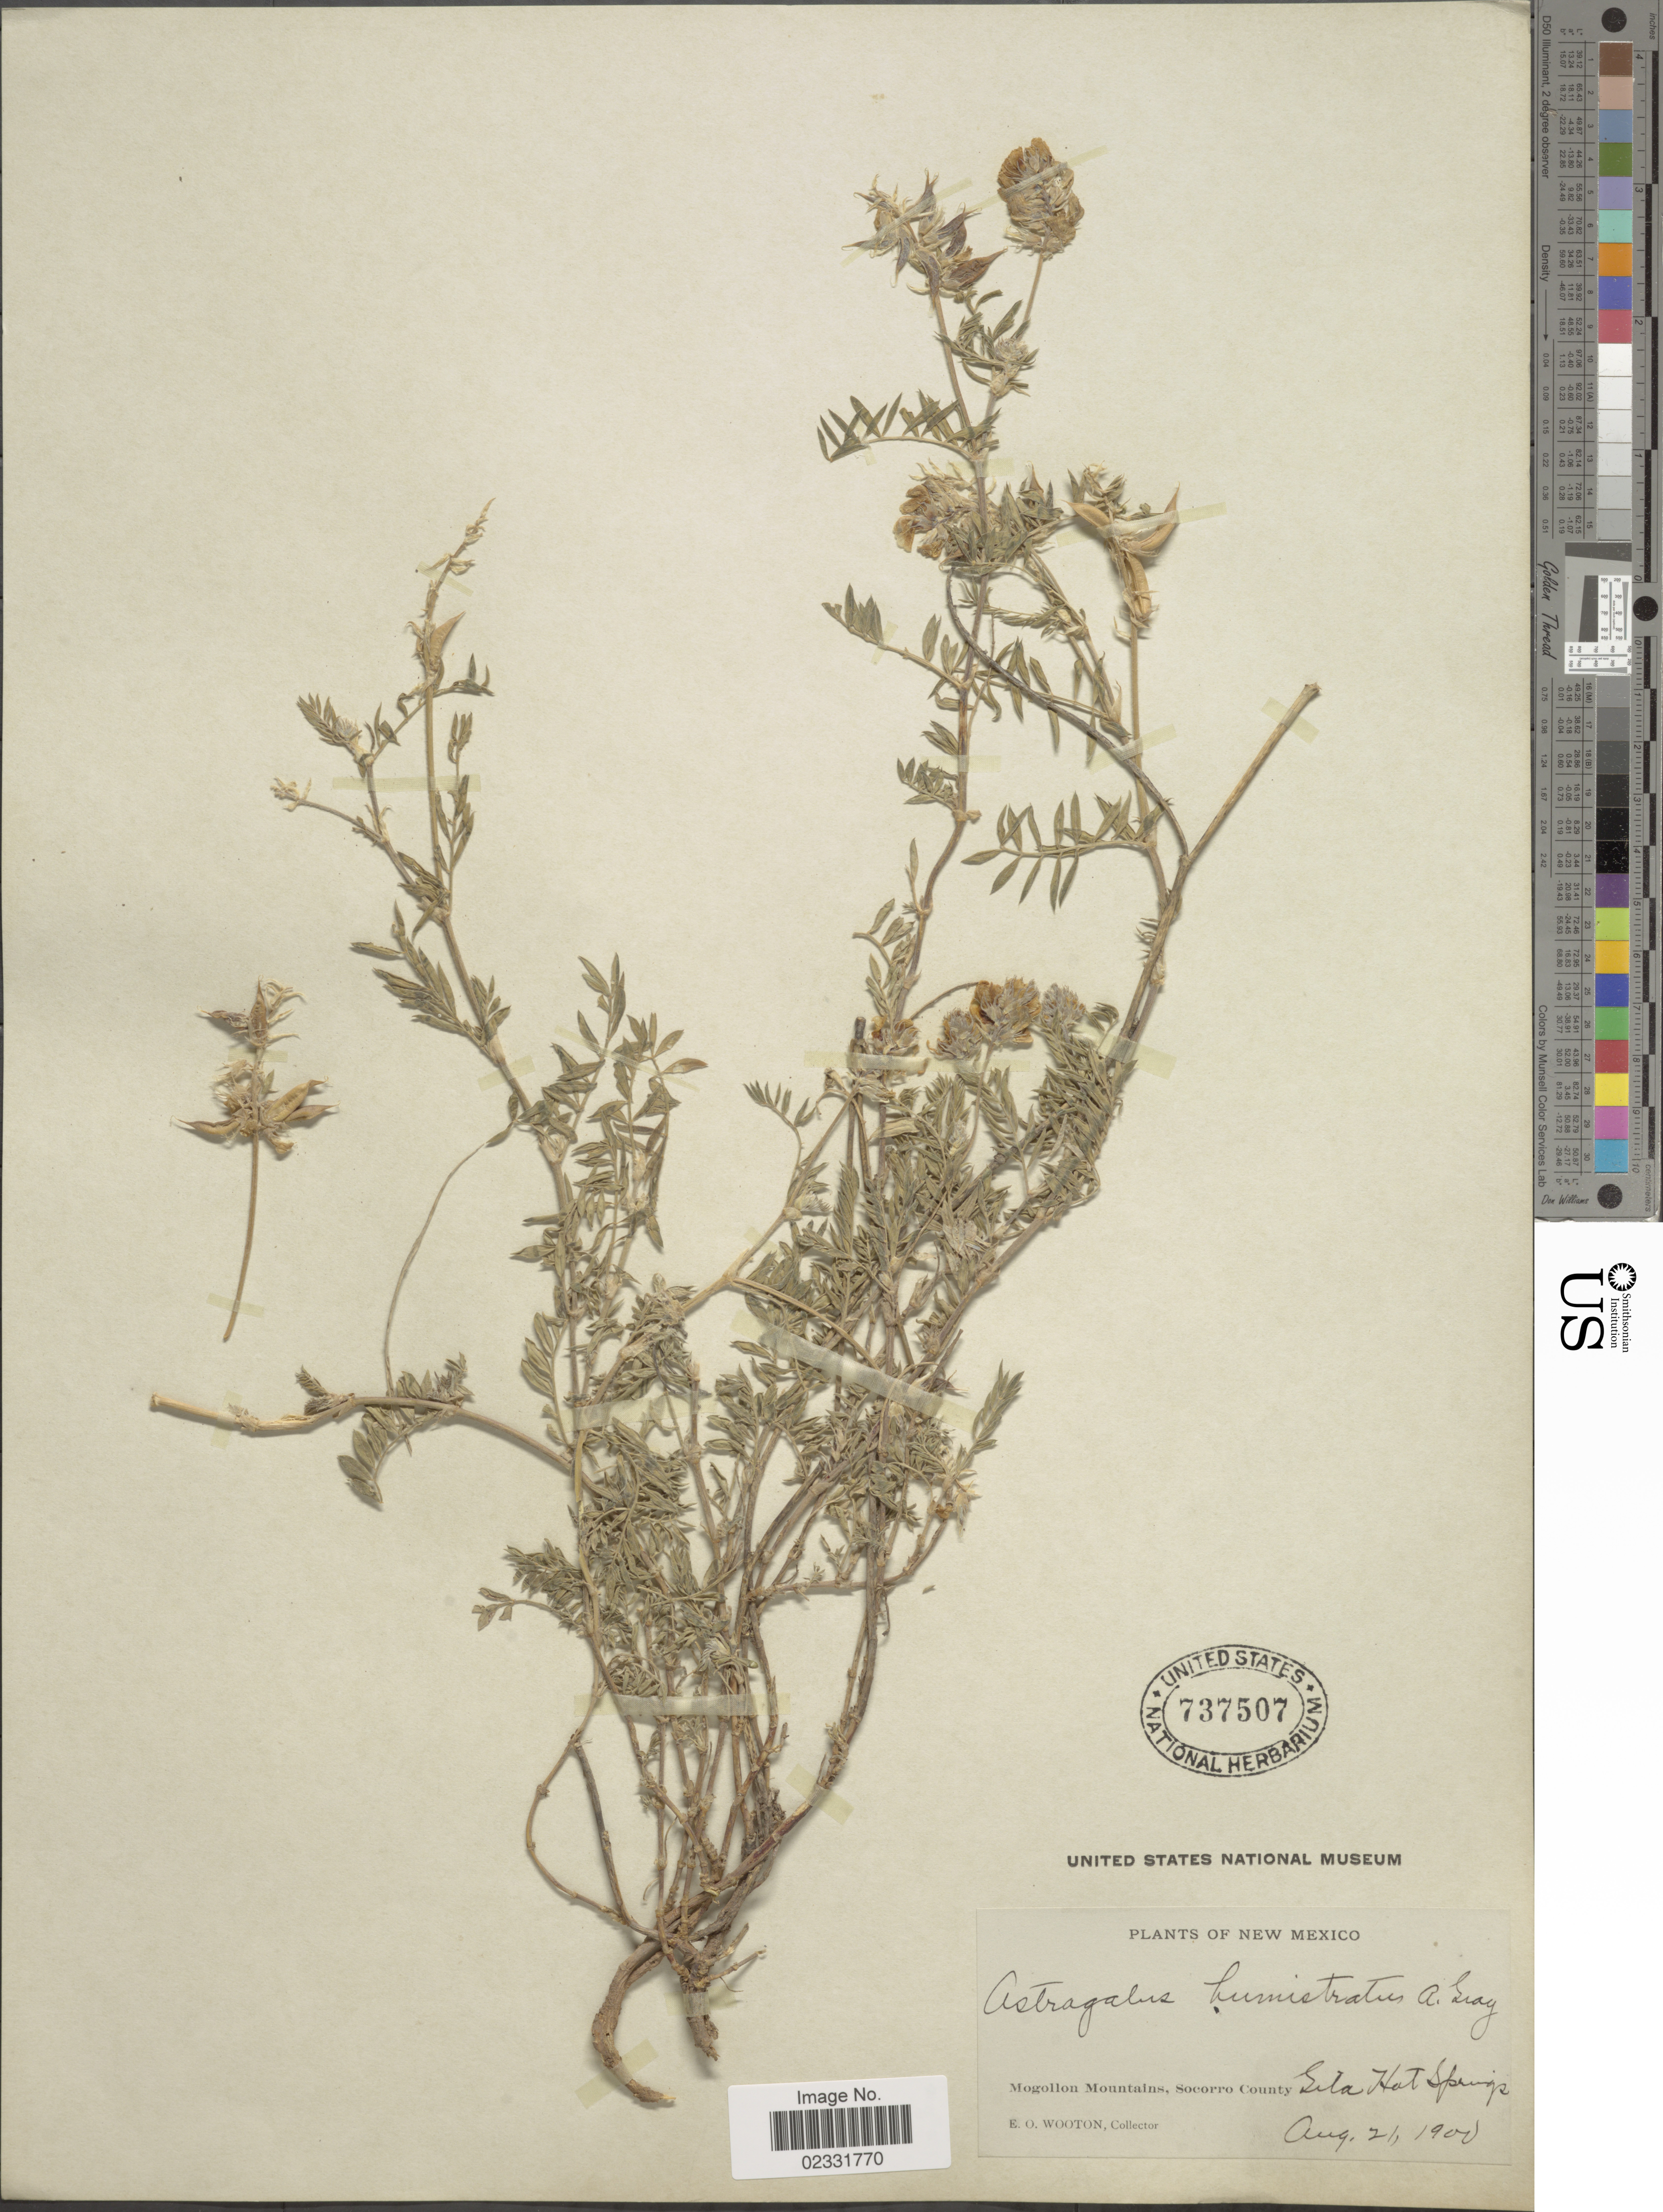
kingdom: Plantae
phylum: Tracheophyta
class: Magnoliopsida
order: Fabales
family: Fabaceae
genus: Astragalus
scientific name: Astragalus humistratus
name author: A. Gray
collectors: E. O. Wooton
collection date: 1900-08-21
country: United States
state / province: New Mexico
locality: Mogollon Mountains, Socorro County, Gila Hot Springs.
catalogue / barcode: US 737507